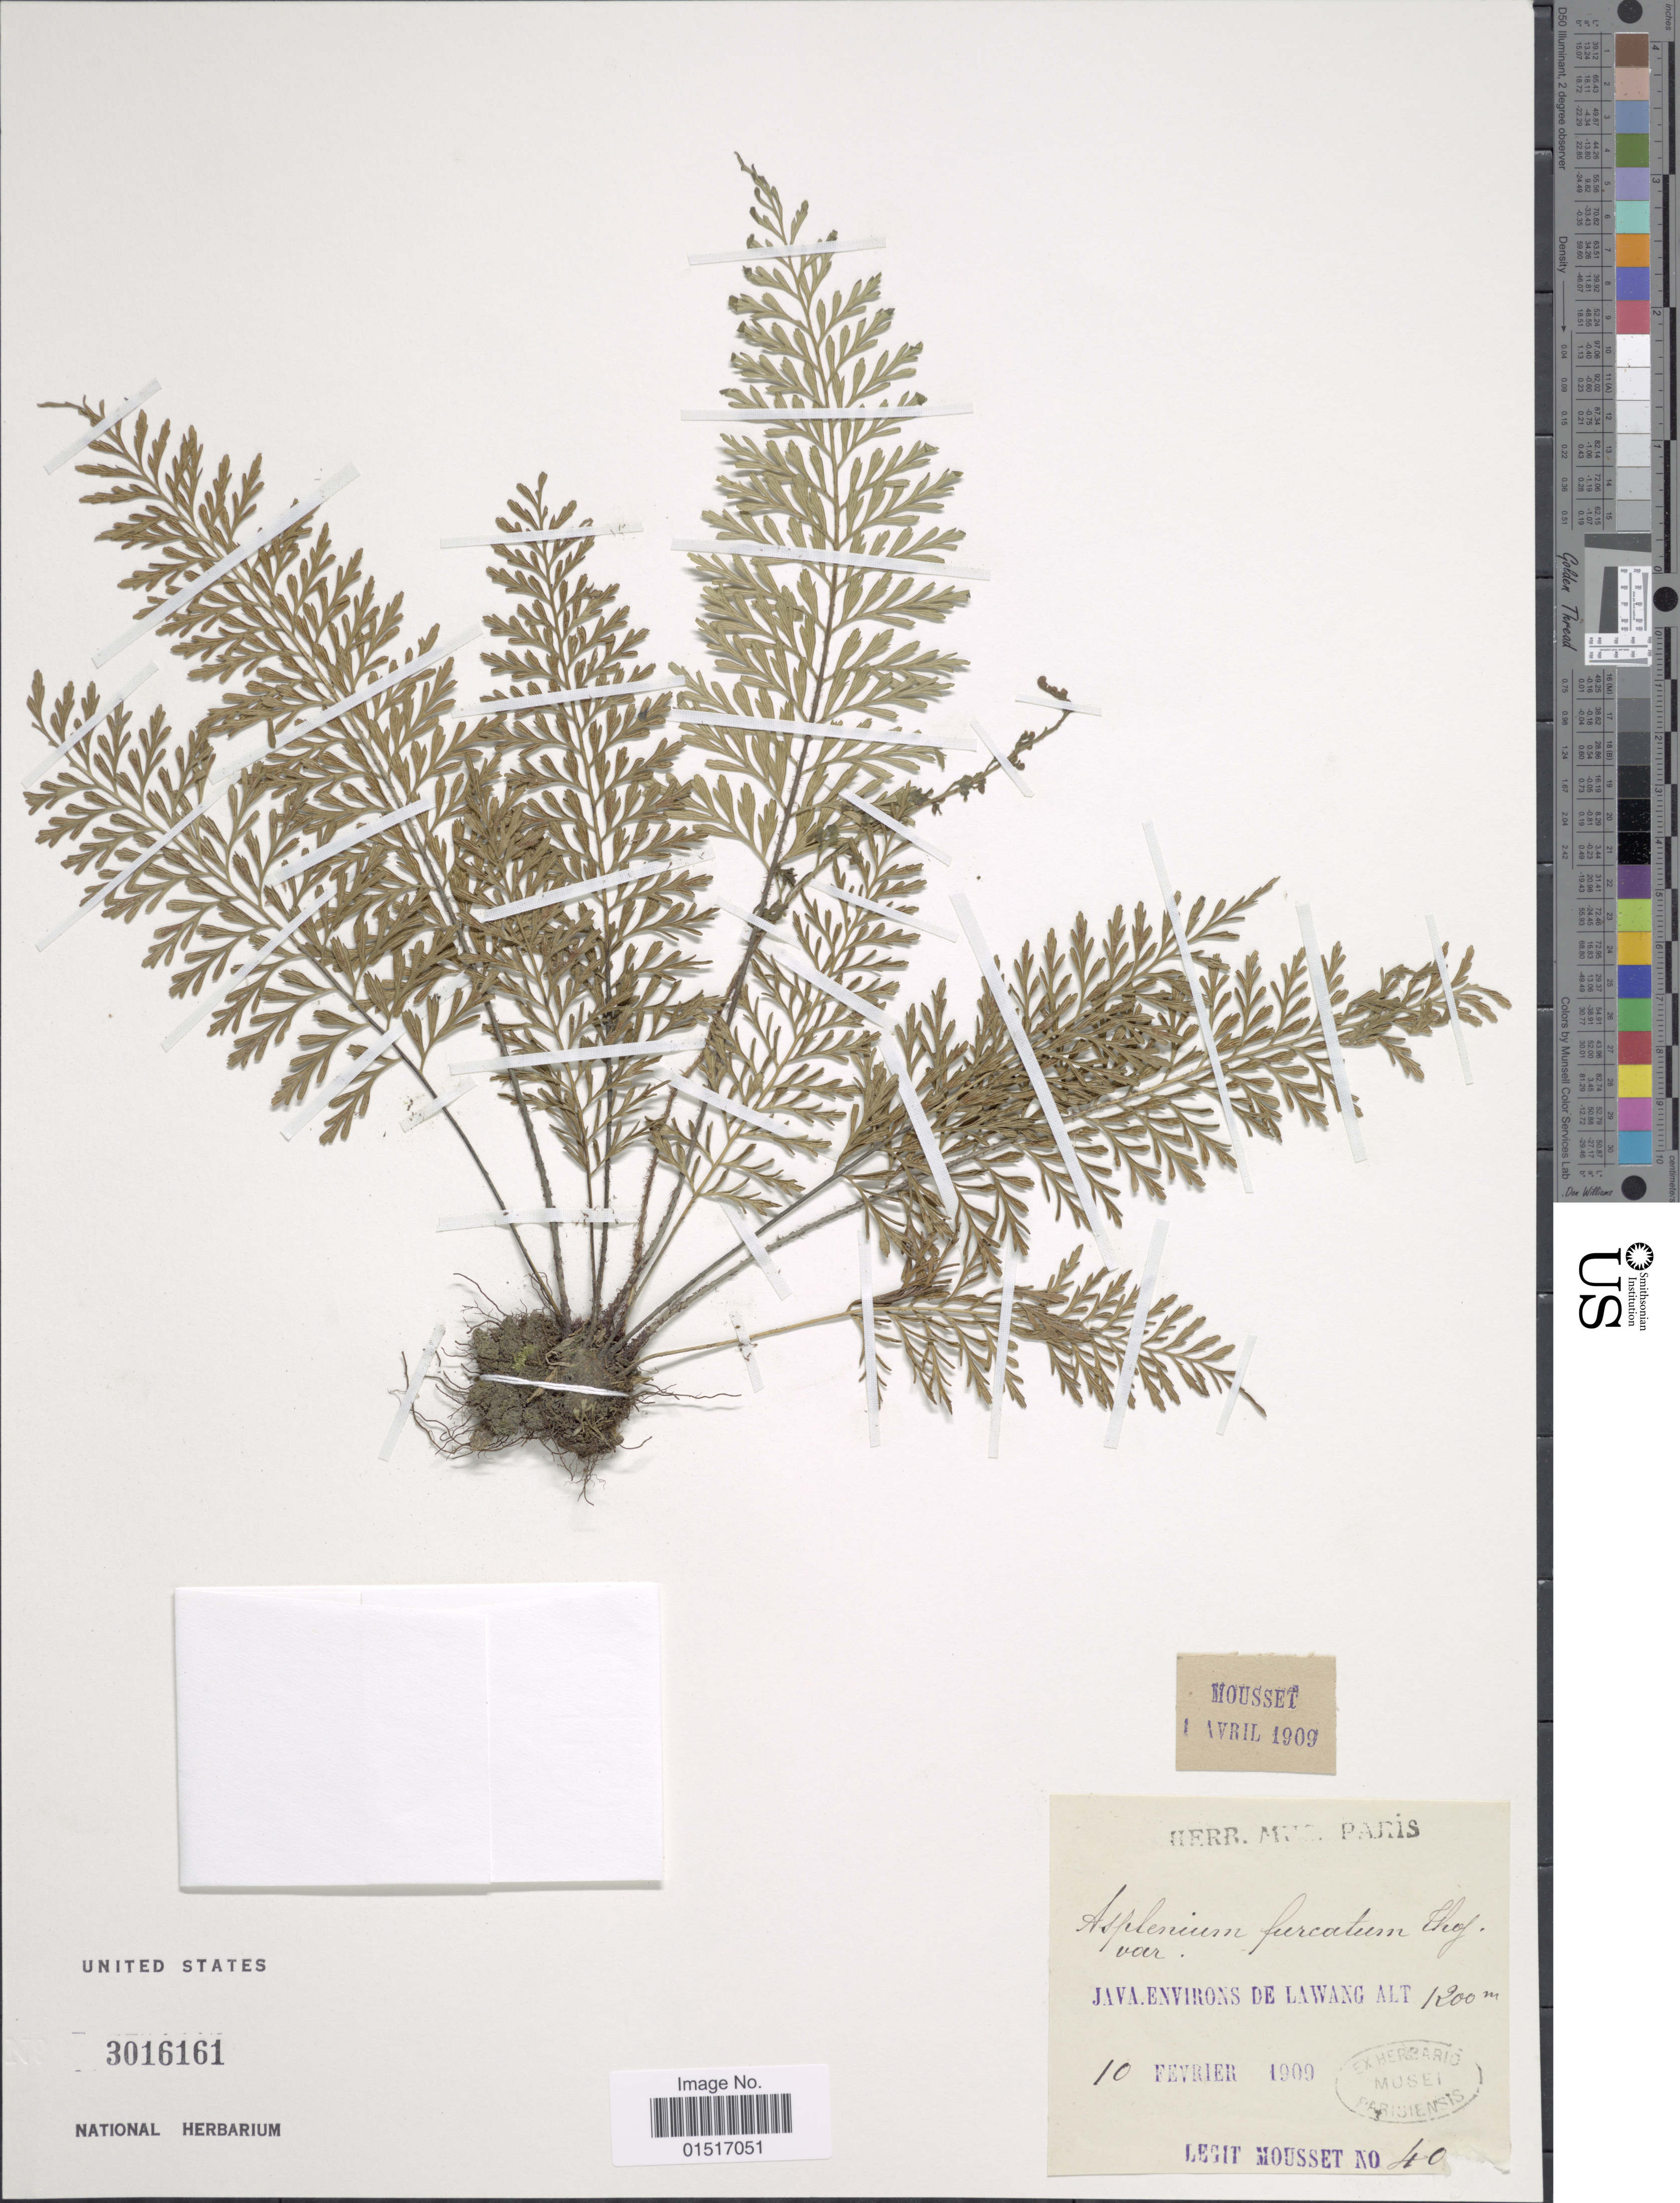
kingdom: Plantae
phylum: Tracheophyta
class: Polypodiopsida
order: Polypodiales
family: Aspleniaceae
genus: Asplenium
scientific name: Asplenium praemorsum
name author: Sw.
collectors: Mousset, --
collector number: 40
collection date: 1909-02-10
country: Indonesia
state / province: Java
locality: Environs de Lawang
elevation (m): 1200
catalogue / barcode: US 3016161